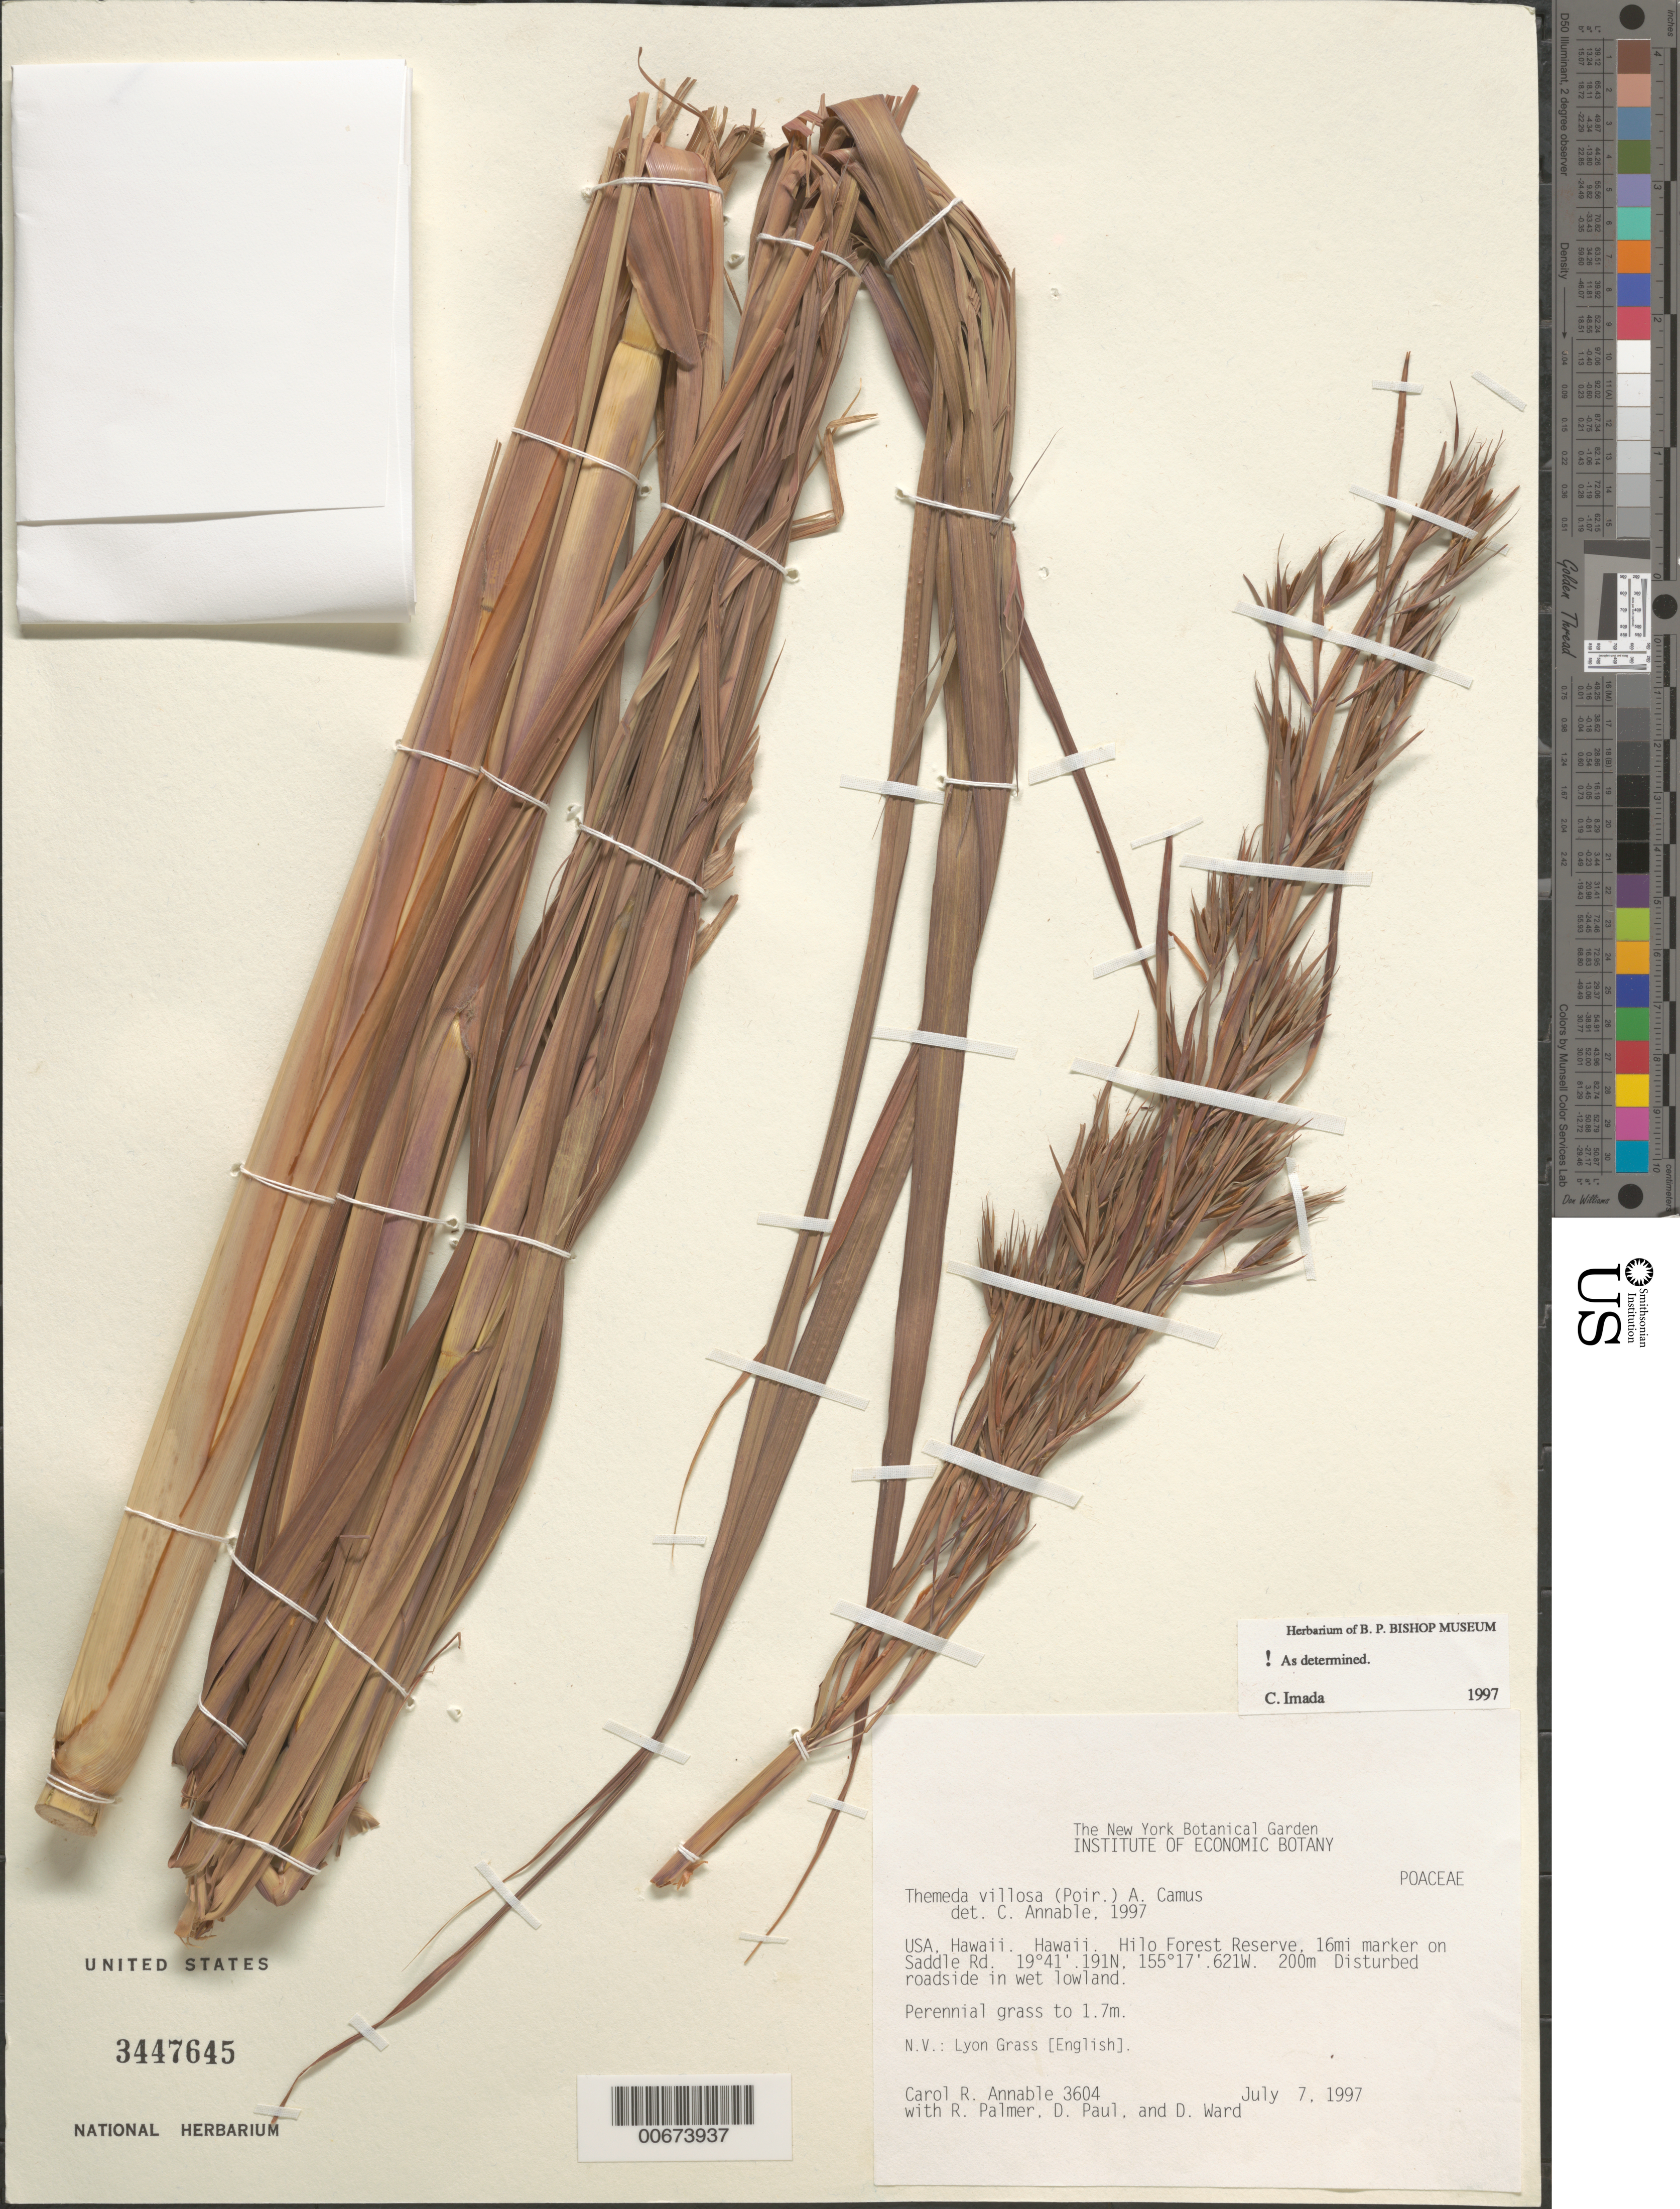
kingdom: Plantae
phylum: Tracheophyta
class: Liliopsida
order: Poales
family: Poaceae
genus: Themeda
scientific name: Themeda villosa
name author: (Lam.) A. Camus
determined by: Imada, C.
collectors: C. R. Annable, R. Palmer, D. Paul & D. Ward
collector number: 3604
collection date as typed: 7 Jul 1997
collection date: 1997-07-07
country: United States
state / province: Hawaii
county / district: Hawaii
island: Hawaii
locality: Hilo Forest Reserve, 16 mi marker on Saddle Rd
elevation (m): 200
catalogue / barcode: US 3447645